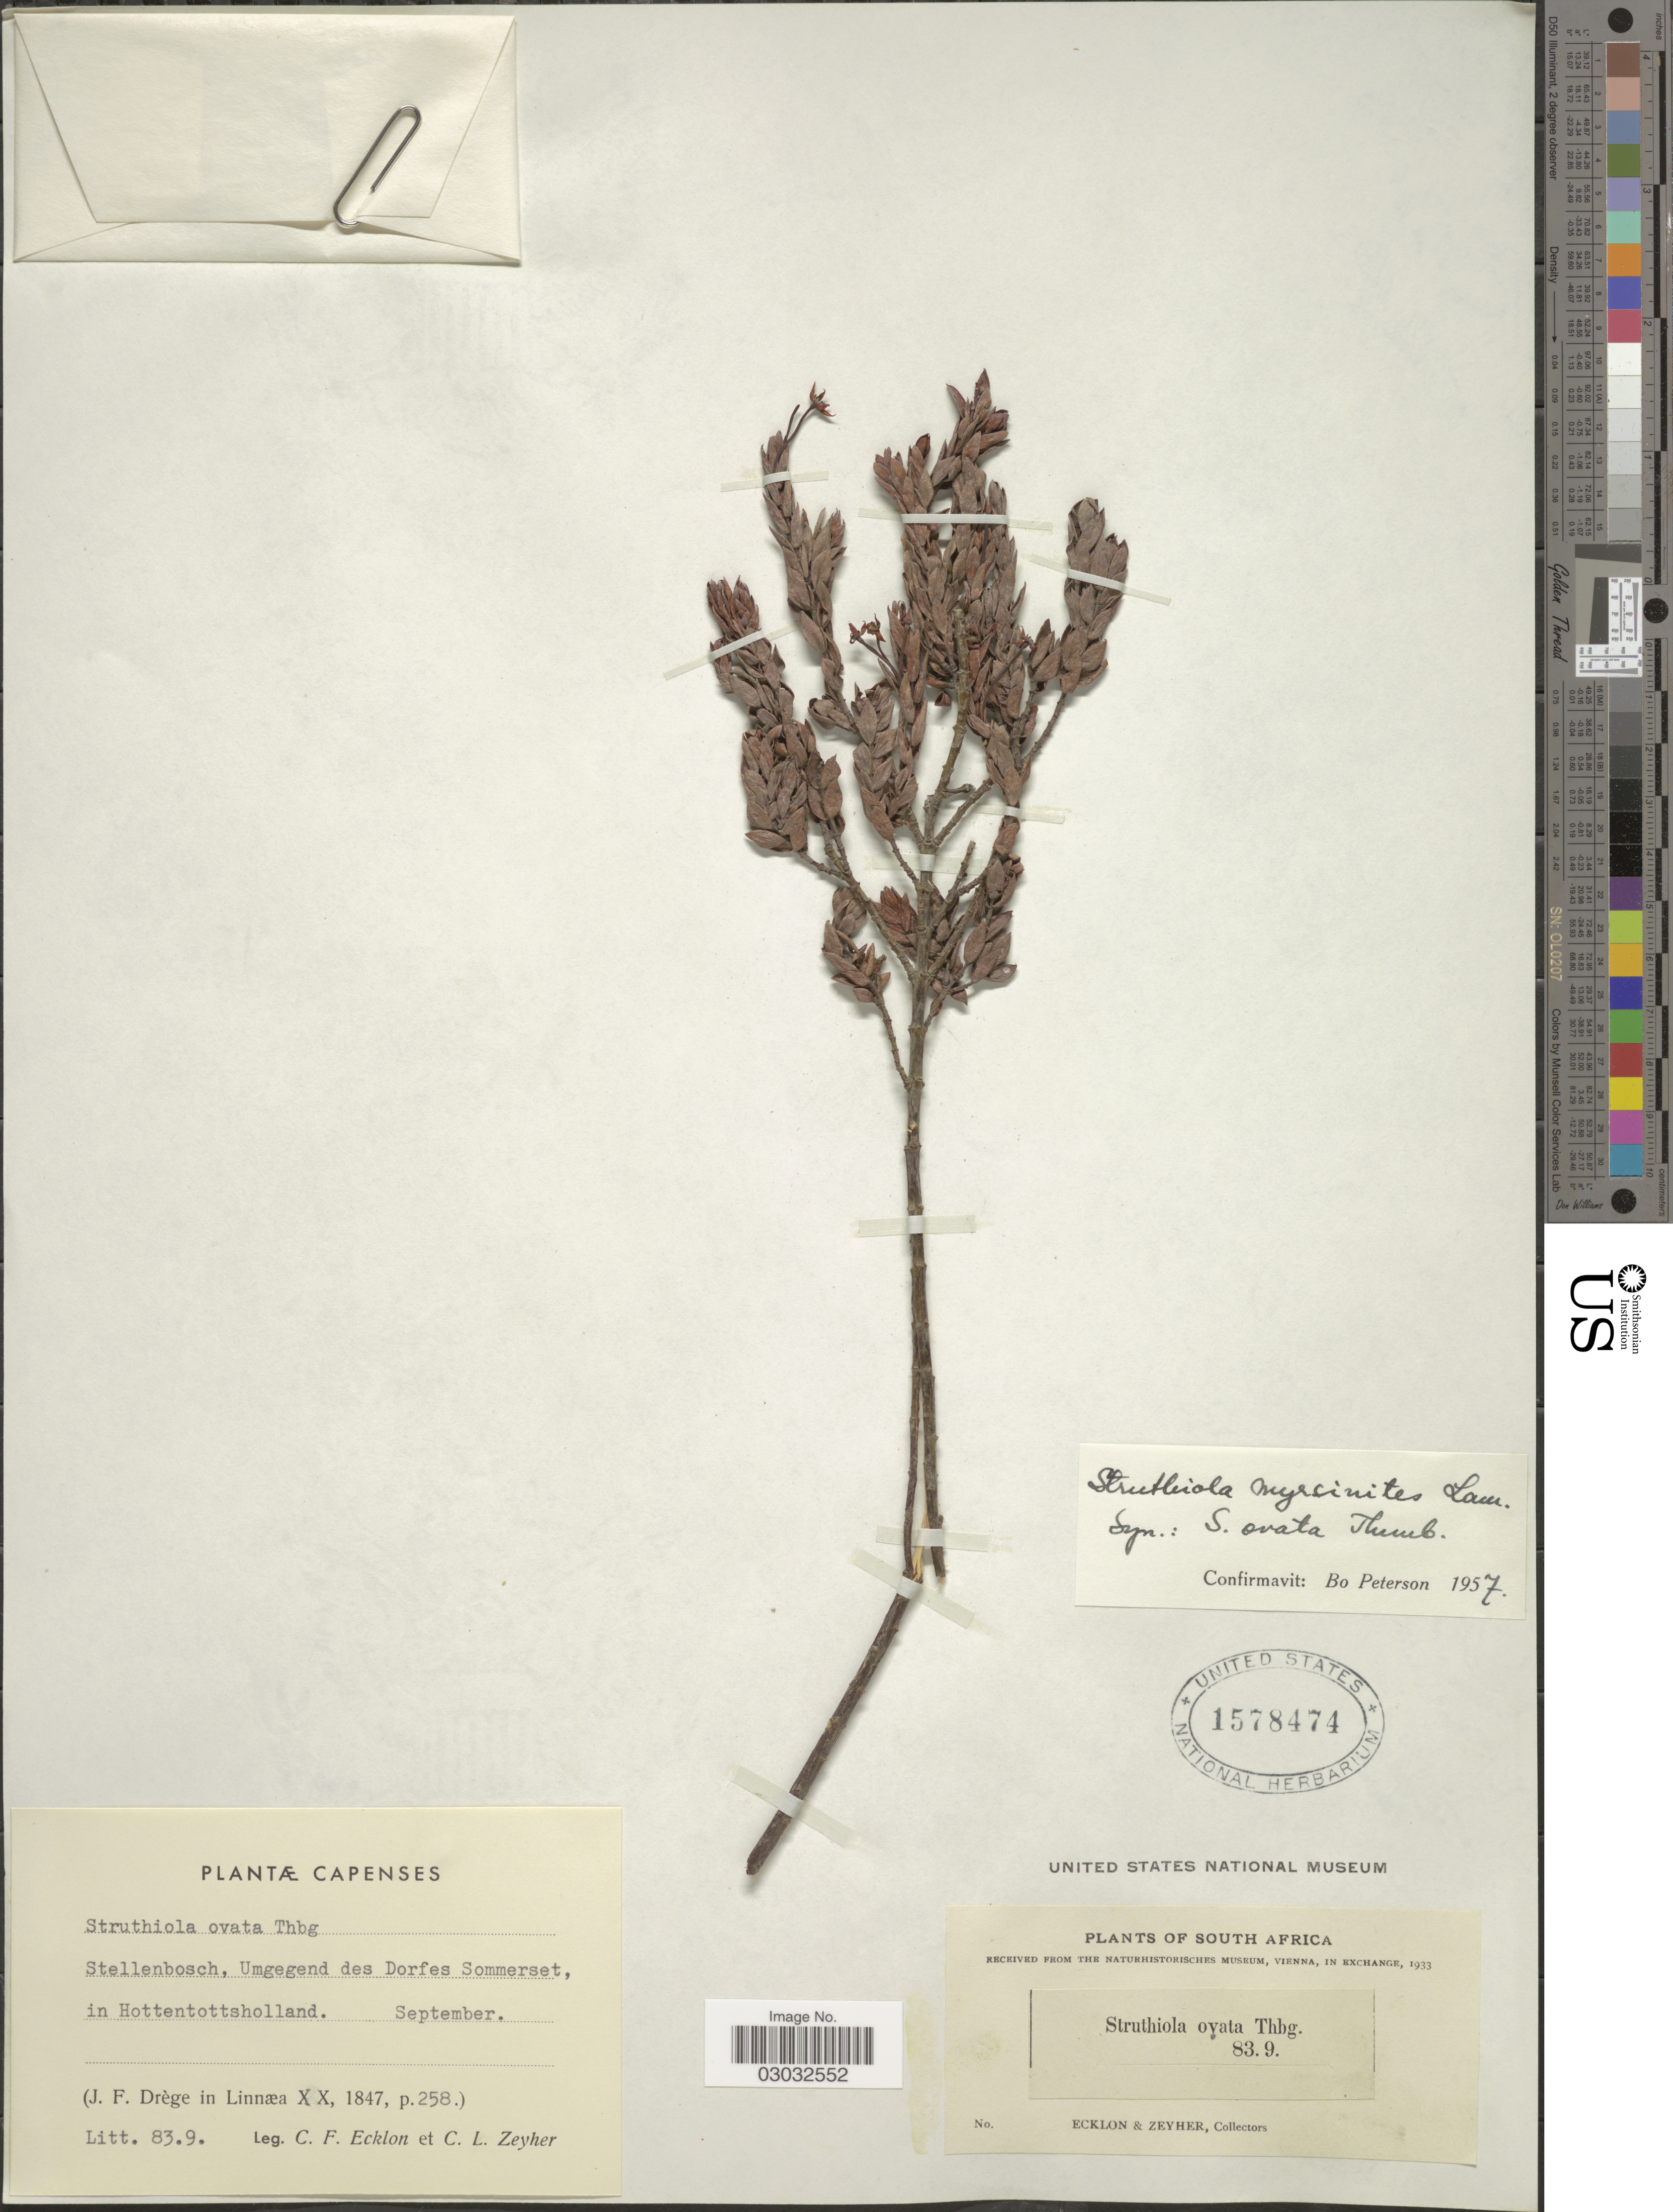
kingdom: Plantae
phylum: Tracheophyta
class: Magnoliopsida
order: Malvales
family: Thymelaeaceae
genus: Struthiola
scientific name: Struthiola myrsinites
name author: Lam.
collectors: C. F. Ecklon & C. Zeyher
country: South Africa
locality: Capenses. Stellenbosch, Umgegend des Dorfes Sommerset, in Hottentottsholland.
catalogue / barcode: US 1578474